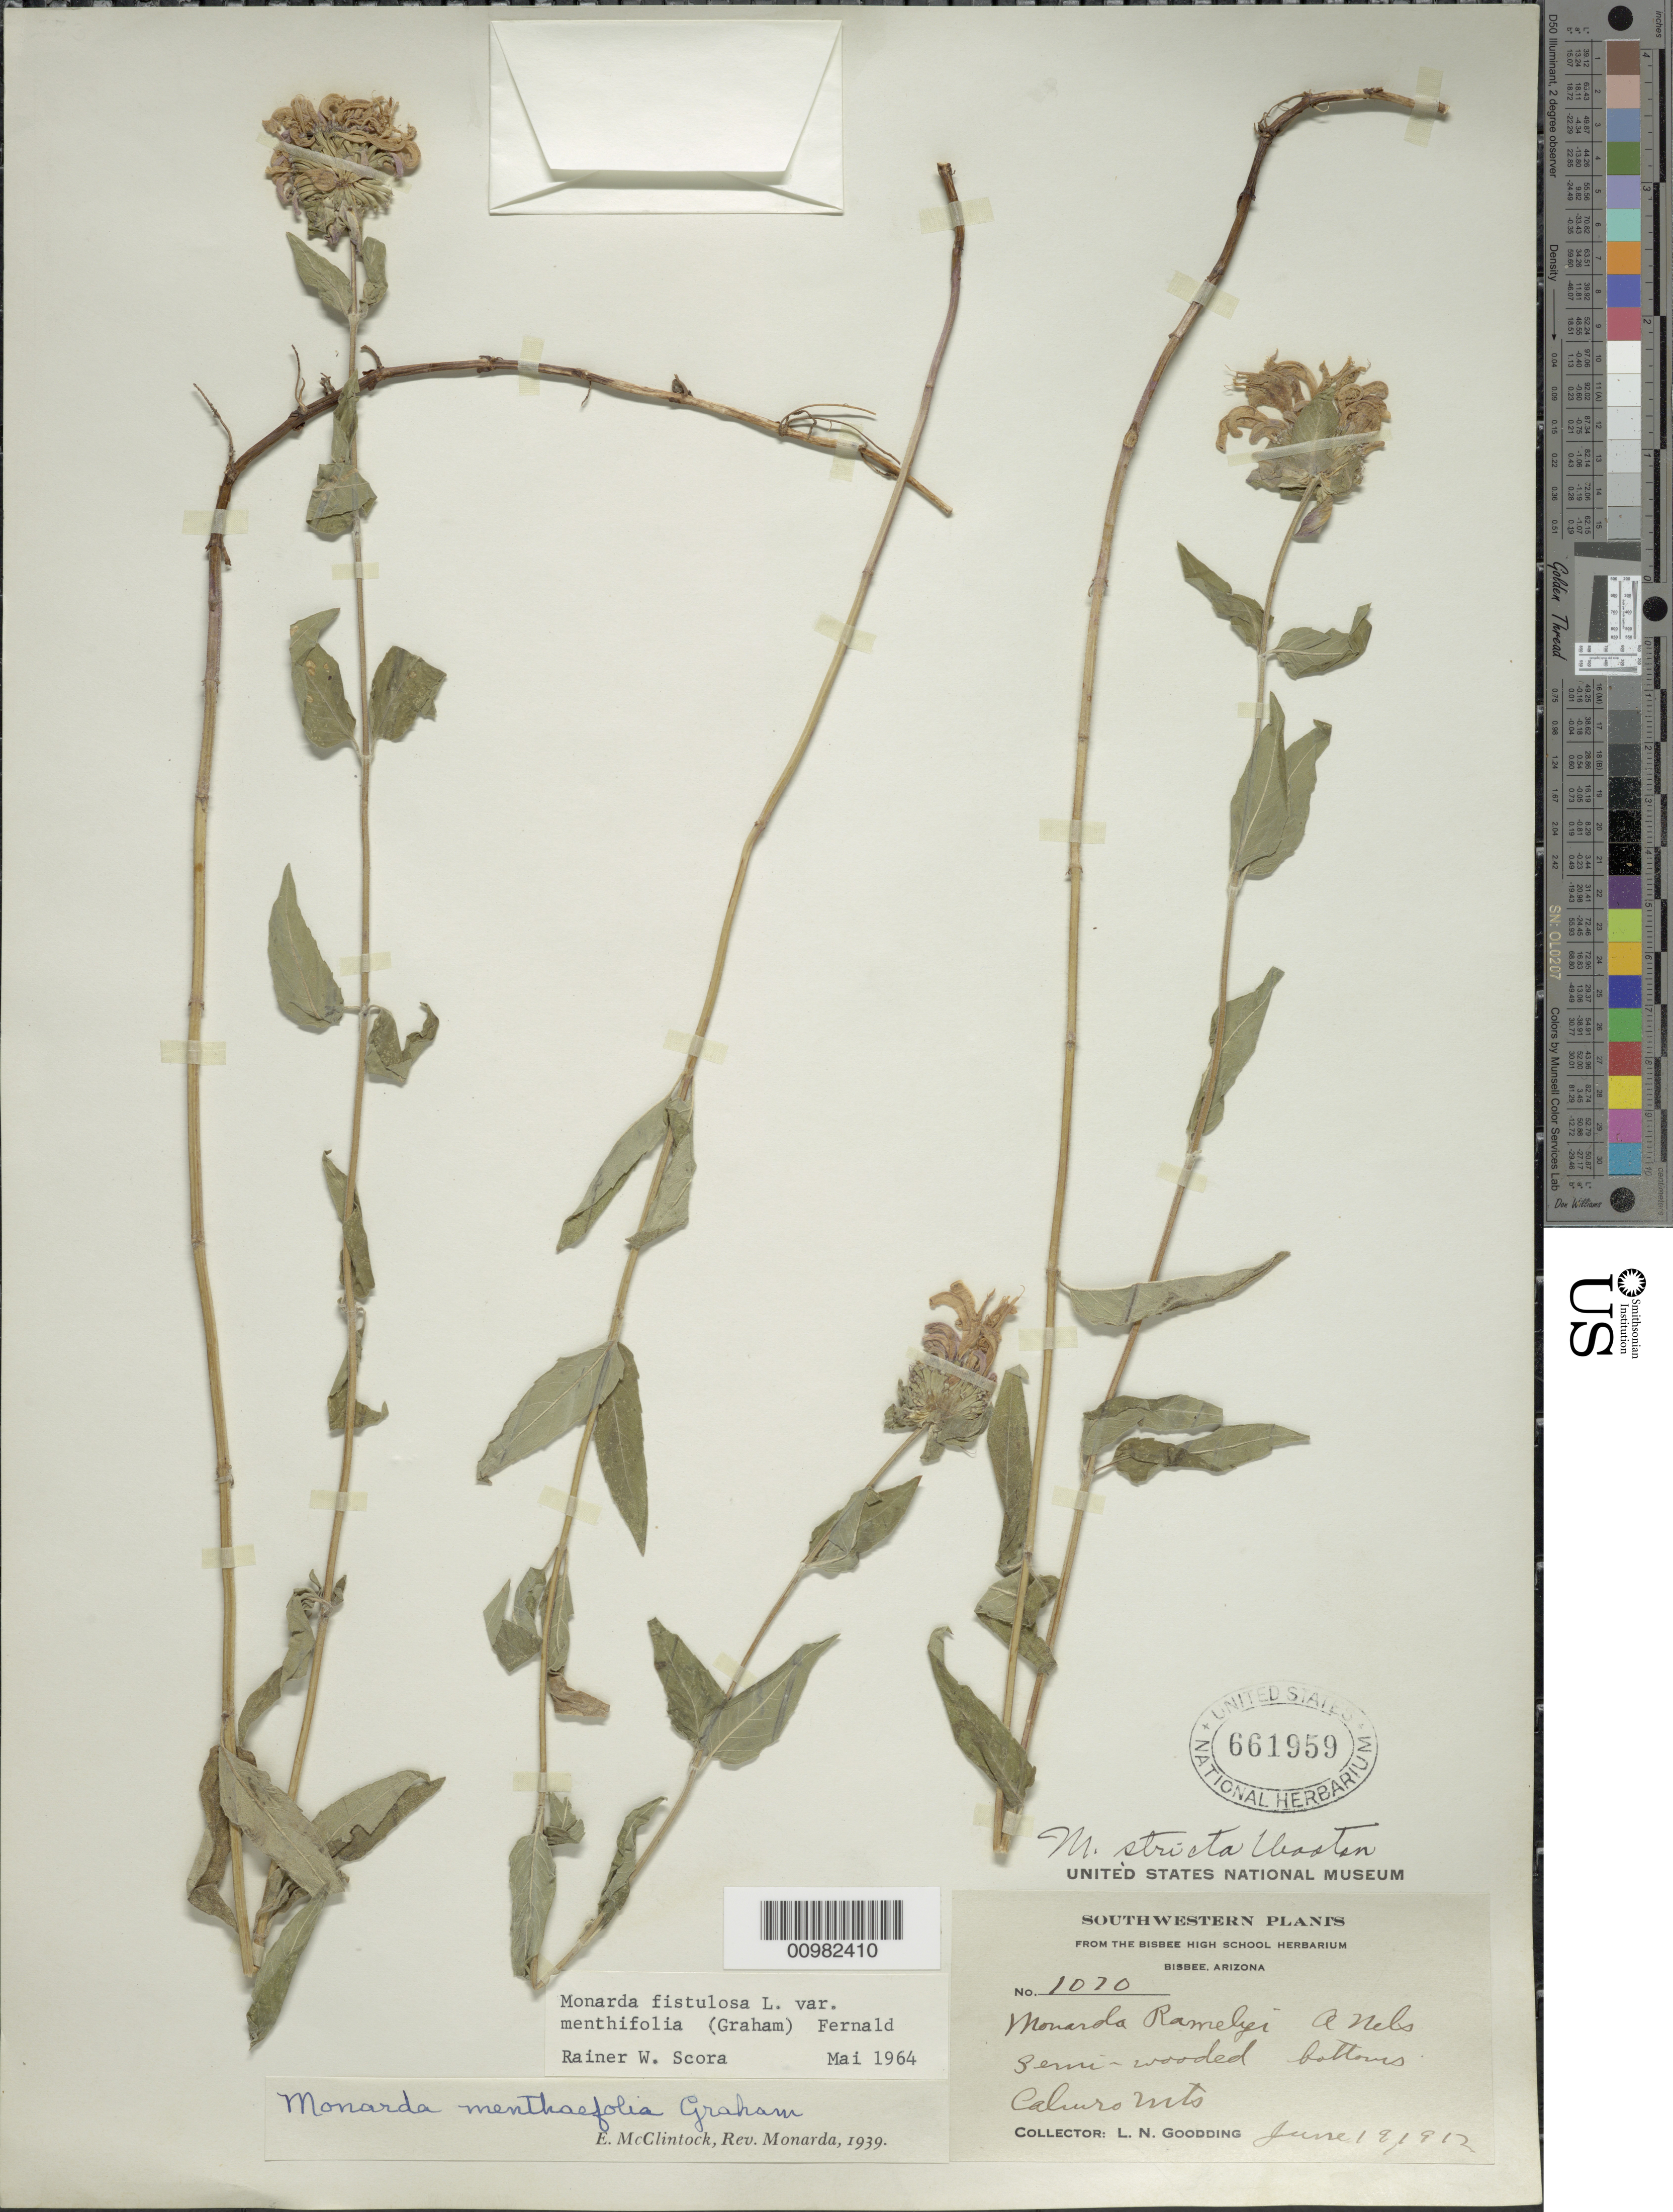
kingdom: Plantae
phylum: Tracheophyta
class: Magnoliopsida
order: Lamiales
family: Lamiaceae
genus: Monarda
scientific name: Monarda fistulosa var. menthifolia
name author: (Graham) Fernald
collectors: L. N. Goodding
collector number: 1070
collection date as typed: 01 Jun 1912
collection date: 1912-06-01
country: United States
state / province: Arizona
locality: Caluro Mts.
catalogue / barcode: US 661959